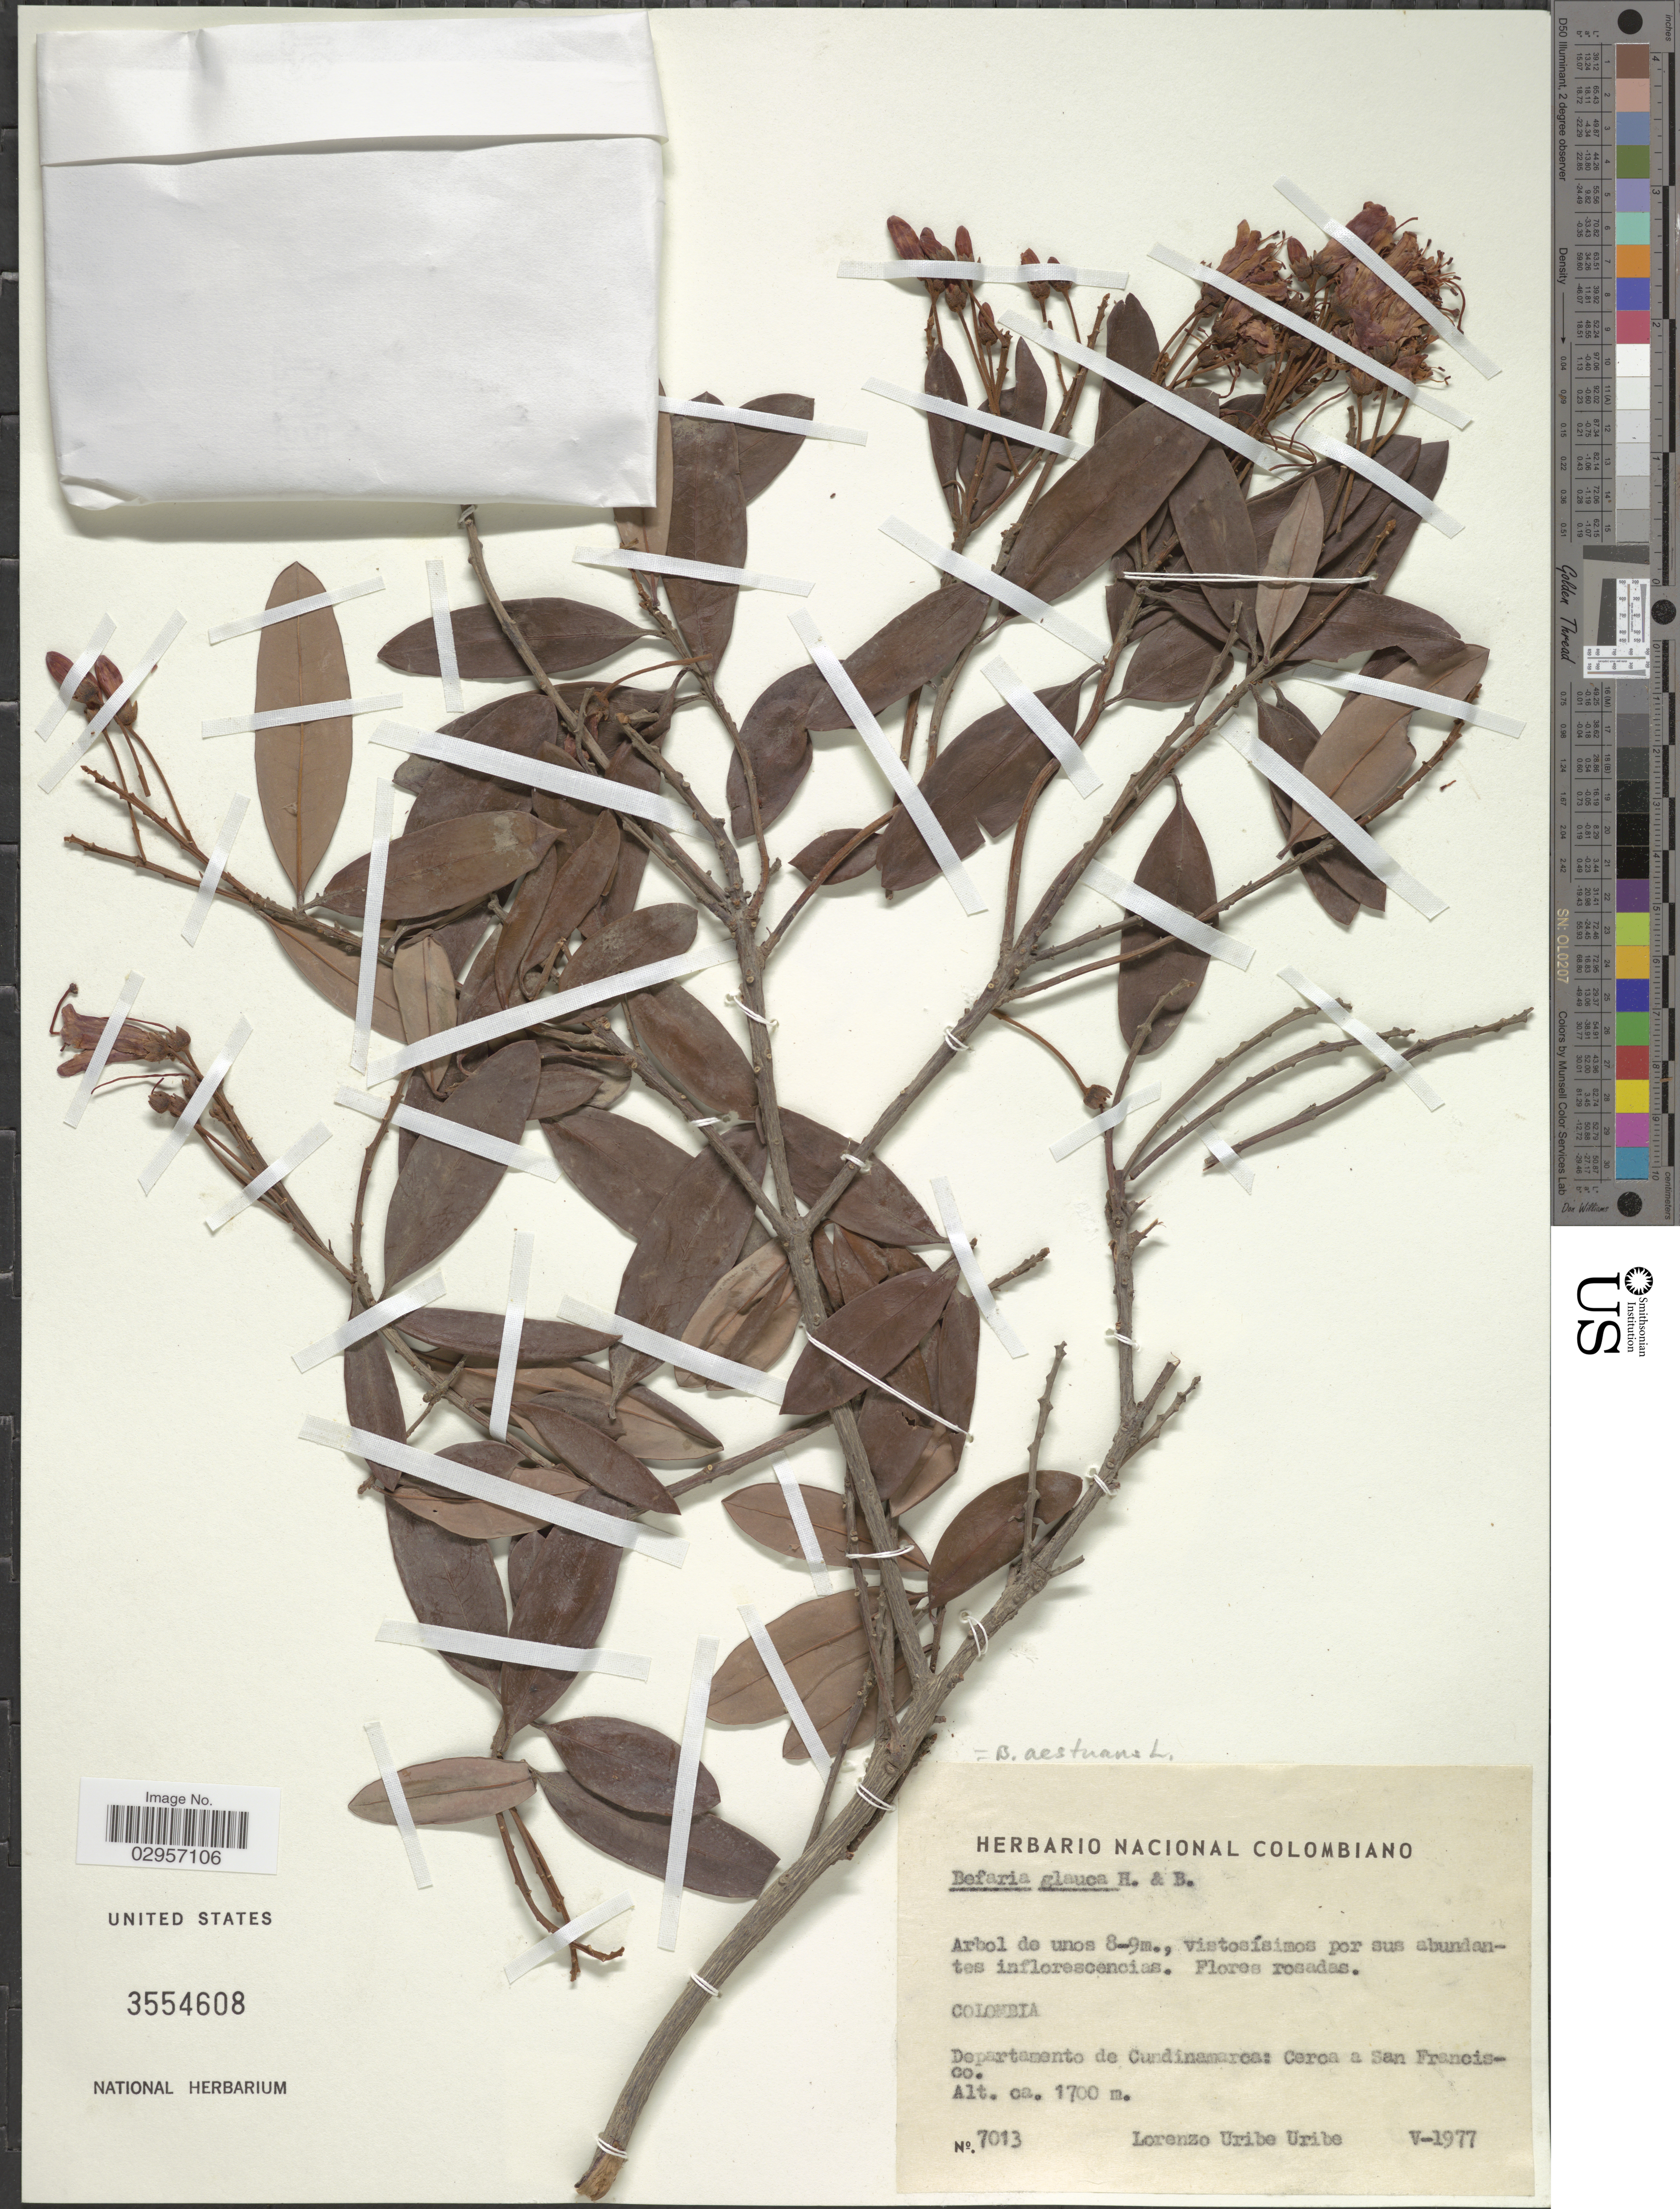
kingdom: Plantae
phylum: Tracheophyta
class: Magnoliopsida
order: Ericales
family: Ericaceae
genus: Befaria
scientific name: Befaria aestuans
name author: Mutis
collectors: L. Uribe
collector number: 7013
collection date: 1977-05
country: Colombia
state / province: Cundinamarca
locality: Departamento de Cundinamarca: Cerca a San Francisco.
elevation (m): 1700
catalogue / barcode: US 3554608